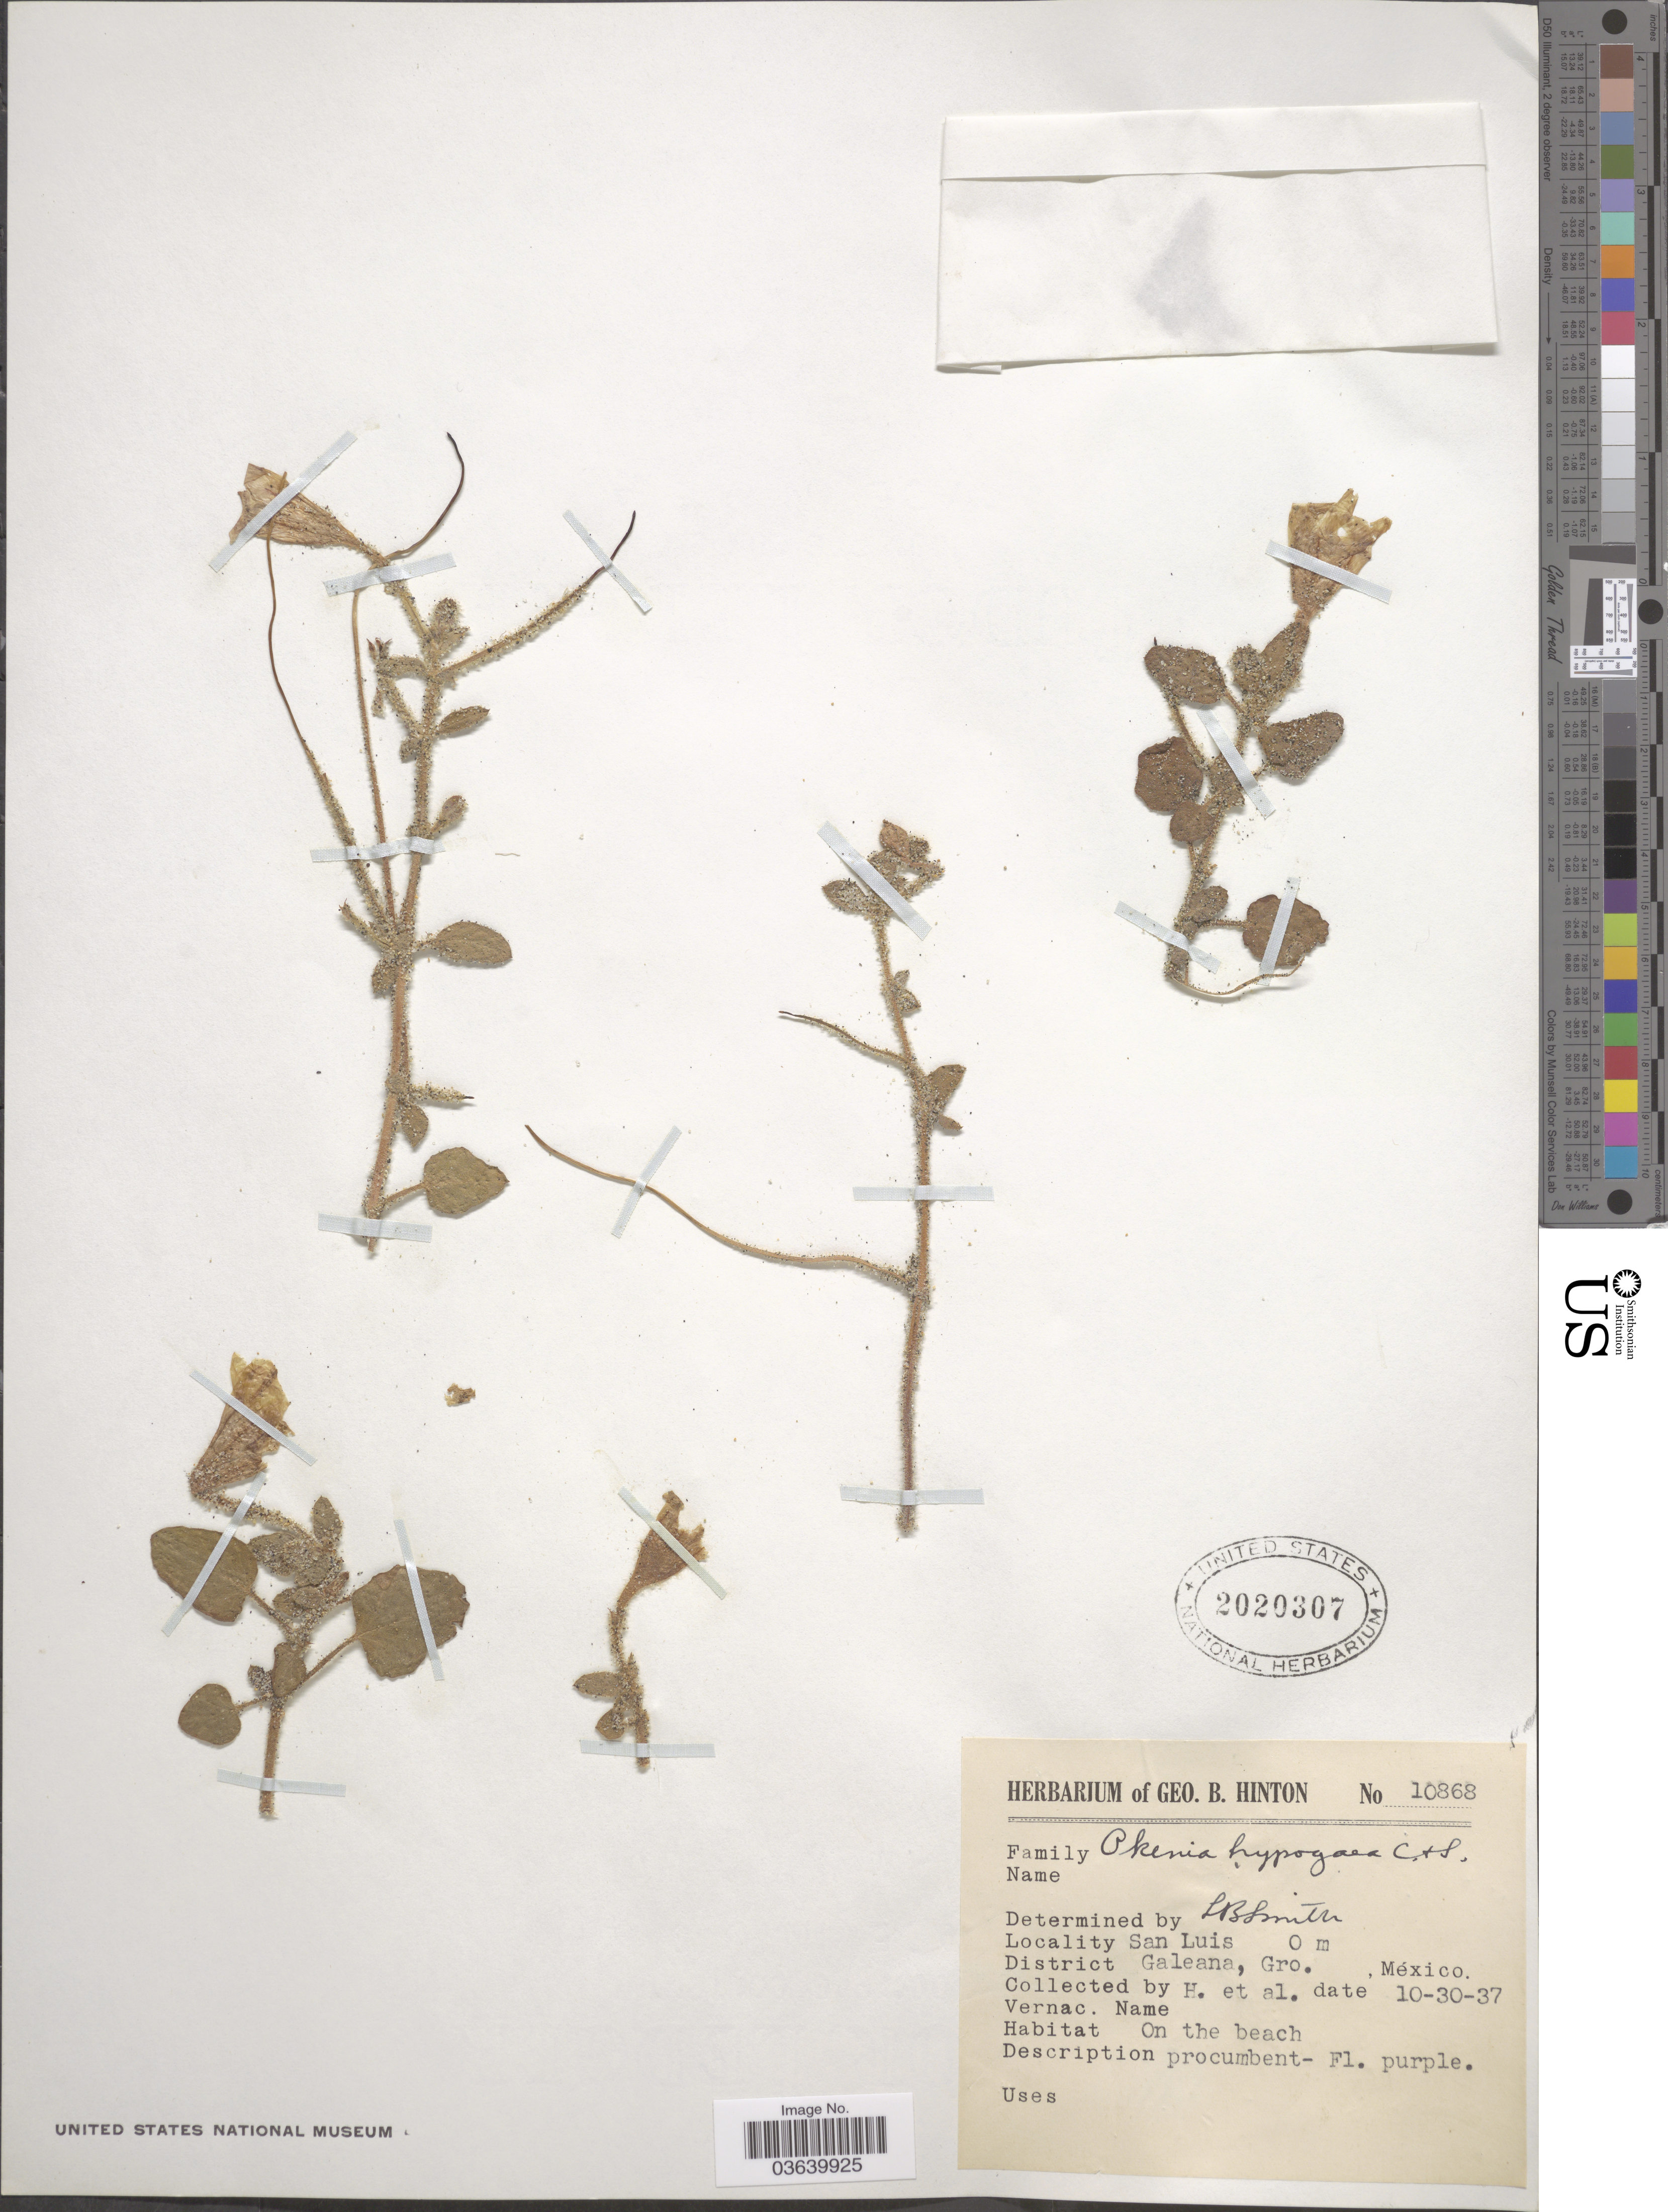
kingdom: Plantae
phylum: Tracheophyta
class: Magnoliopsida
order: Caryophyllales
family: Nyctaginaceae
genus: Okenia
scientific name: Okenia hypogaea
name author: Schltdl. & Cham.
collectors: G. B. Hinton & et al.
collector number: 10868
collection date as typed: Transcribed d/m/y: 30/10/37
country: Mexico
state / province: Guerrero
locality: San Luis. District Galeana.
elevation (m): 0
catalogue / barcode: US 2020307